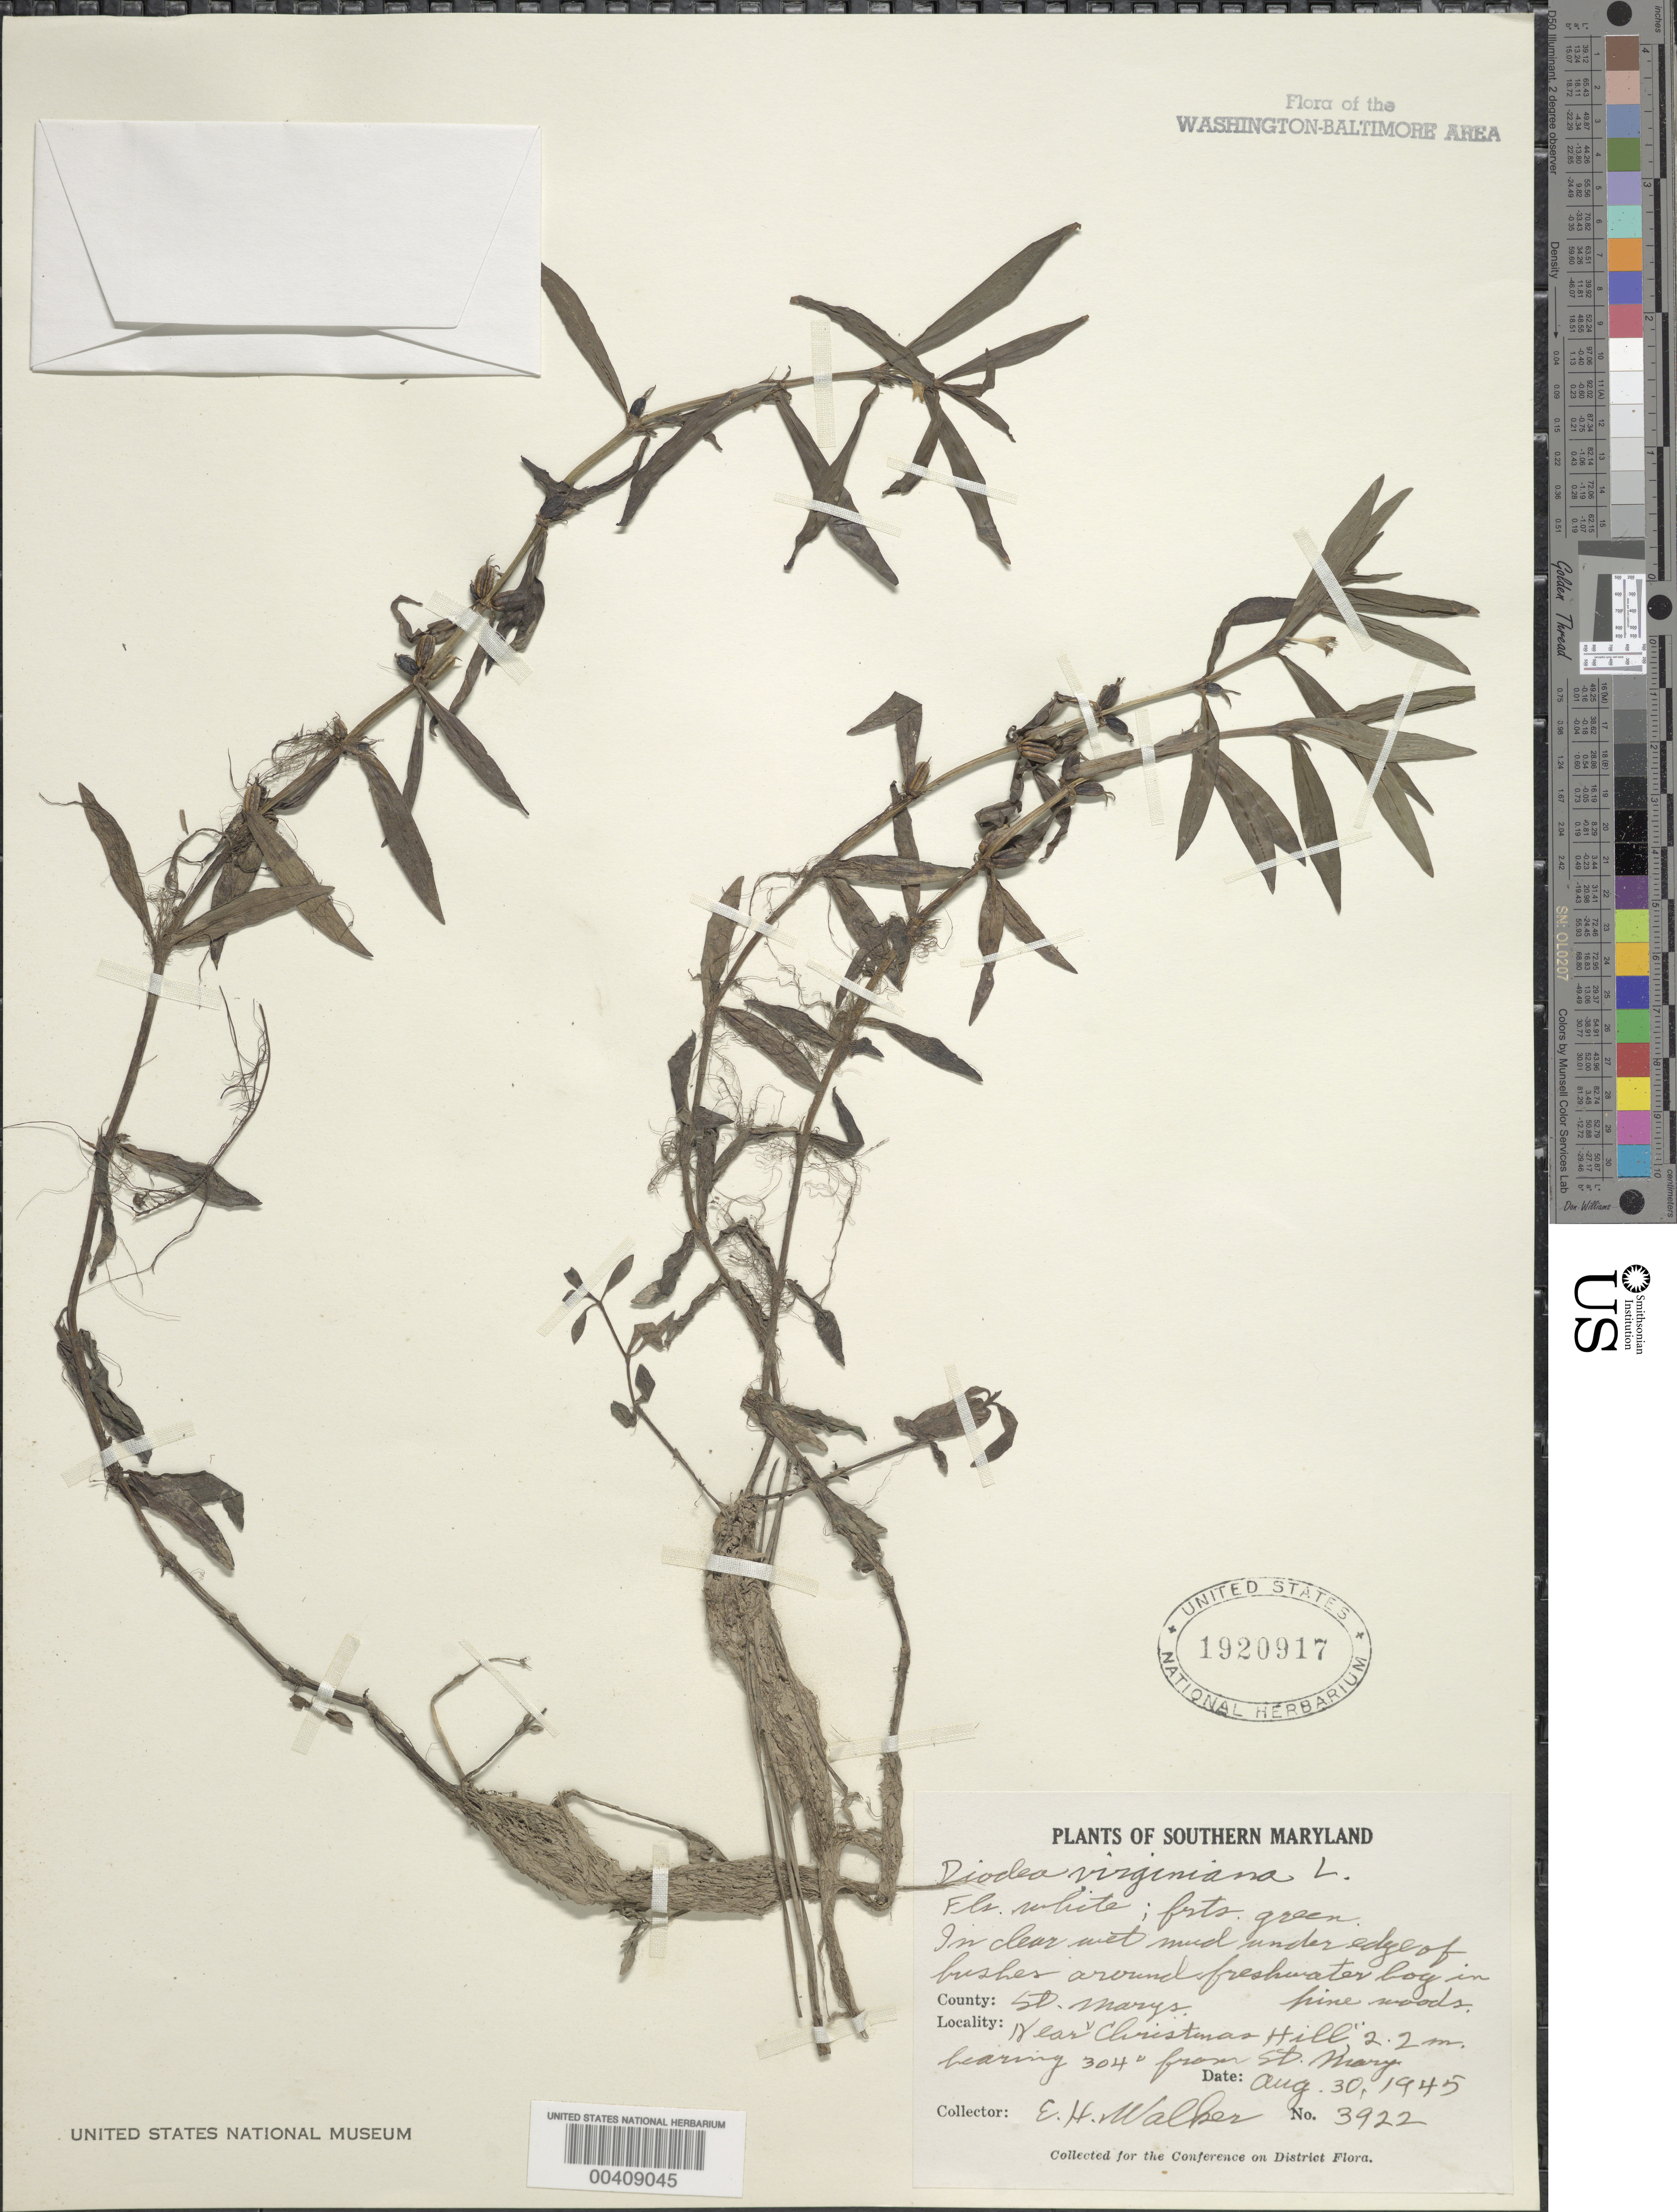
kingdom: Plantae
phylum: Tracheophyta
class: Magnoliopsida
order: Gentianales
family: Rubiaceae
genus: Diodia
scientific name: Diodia virginiana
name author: L.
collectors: E. H. Walker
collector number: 3922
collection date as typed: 30 Aug 1945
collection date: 1945-08-30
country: United States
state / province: Maryland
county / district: St. Mary's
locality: Near Christmas Hill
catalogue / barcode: US 1920917